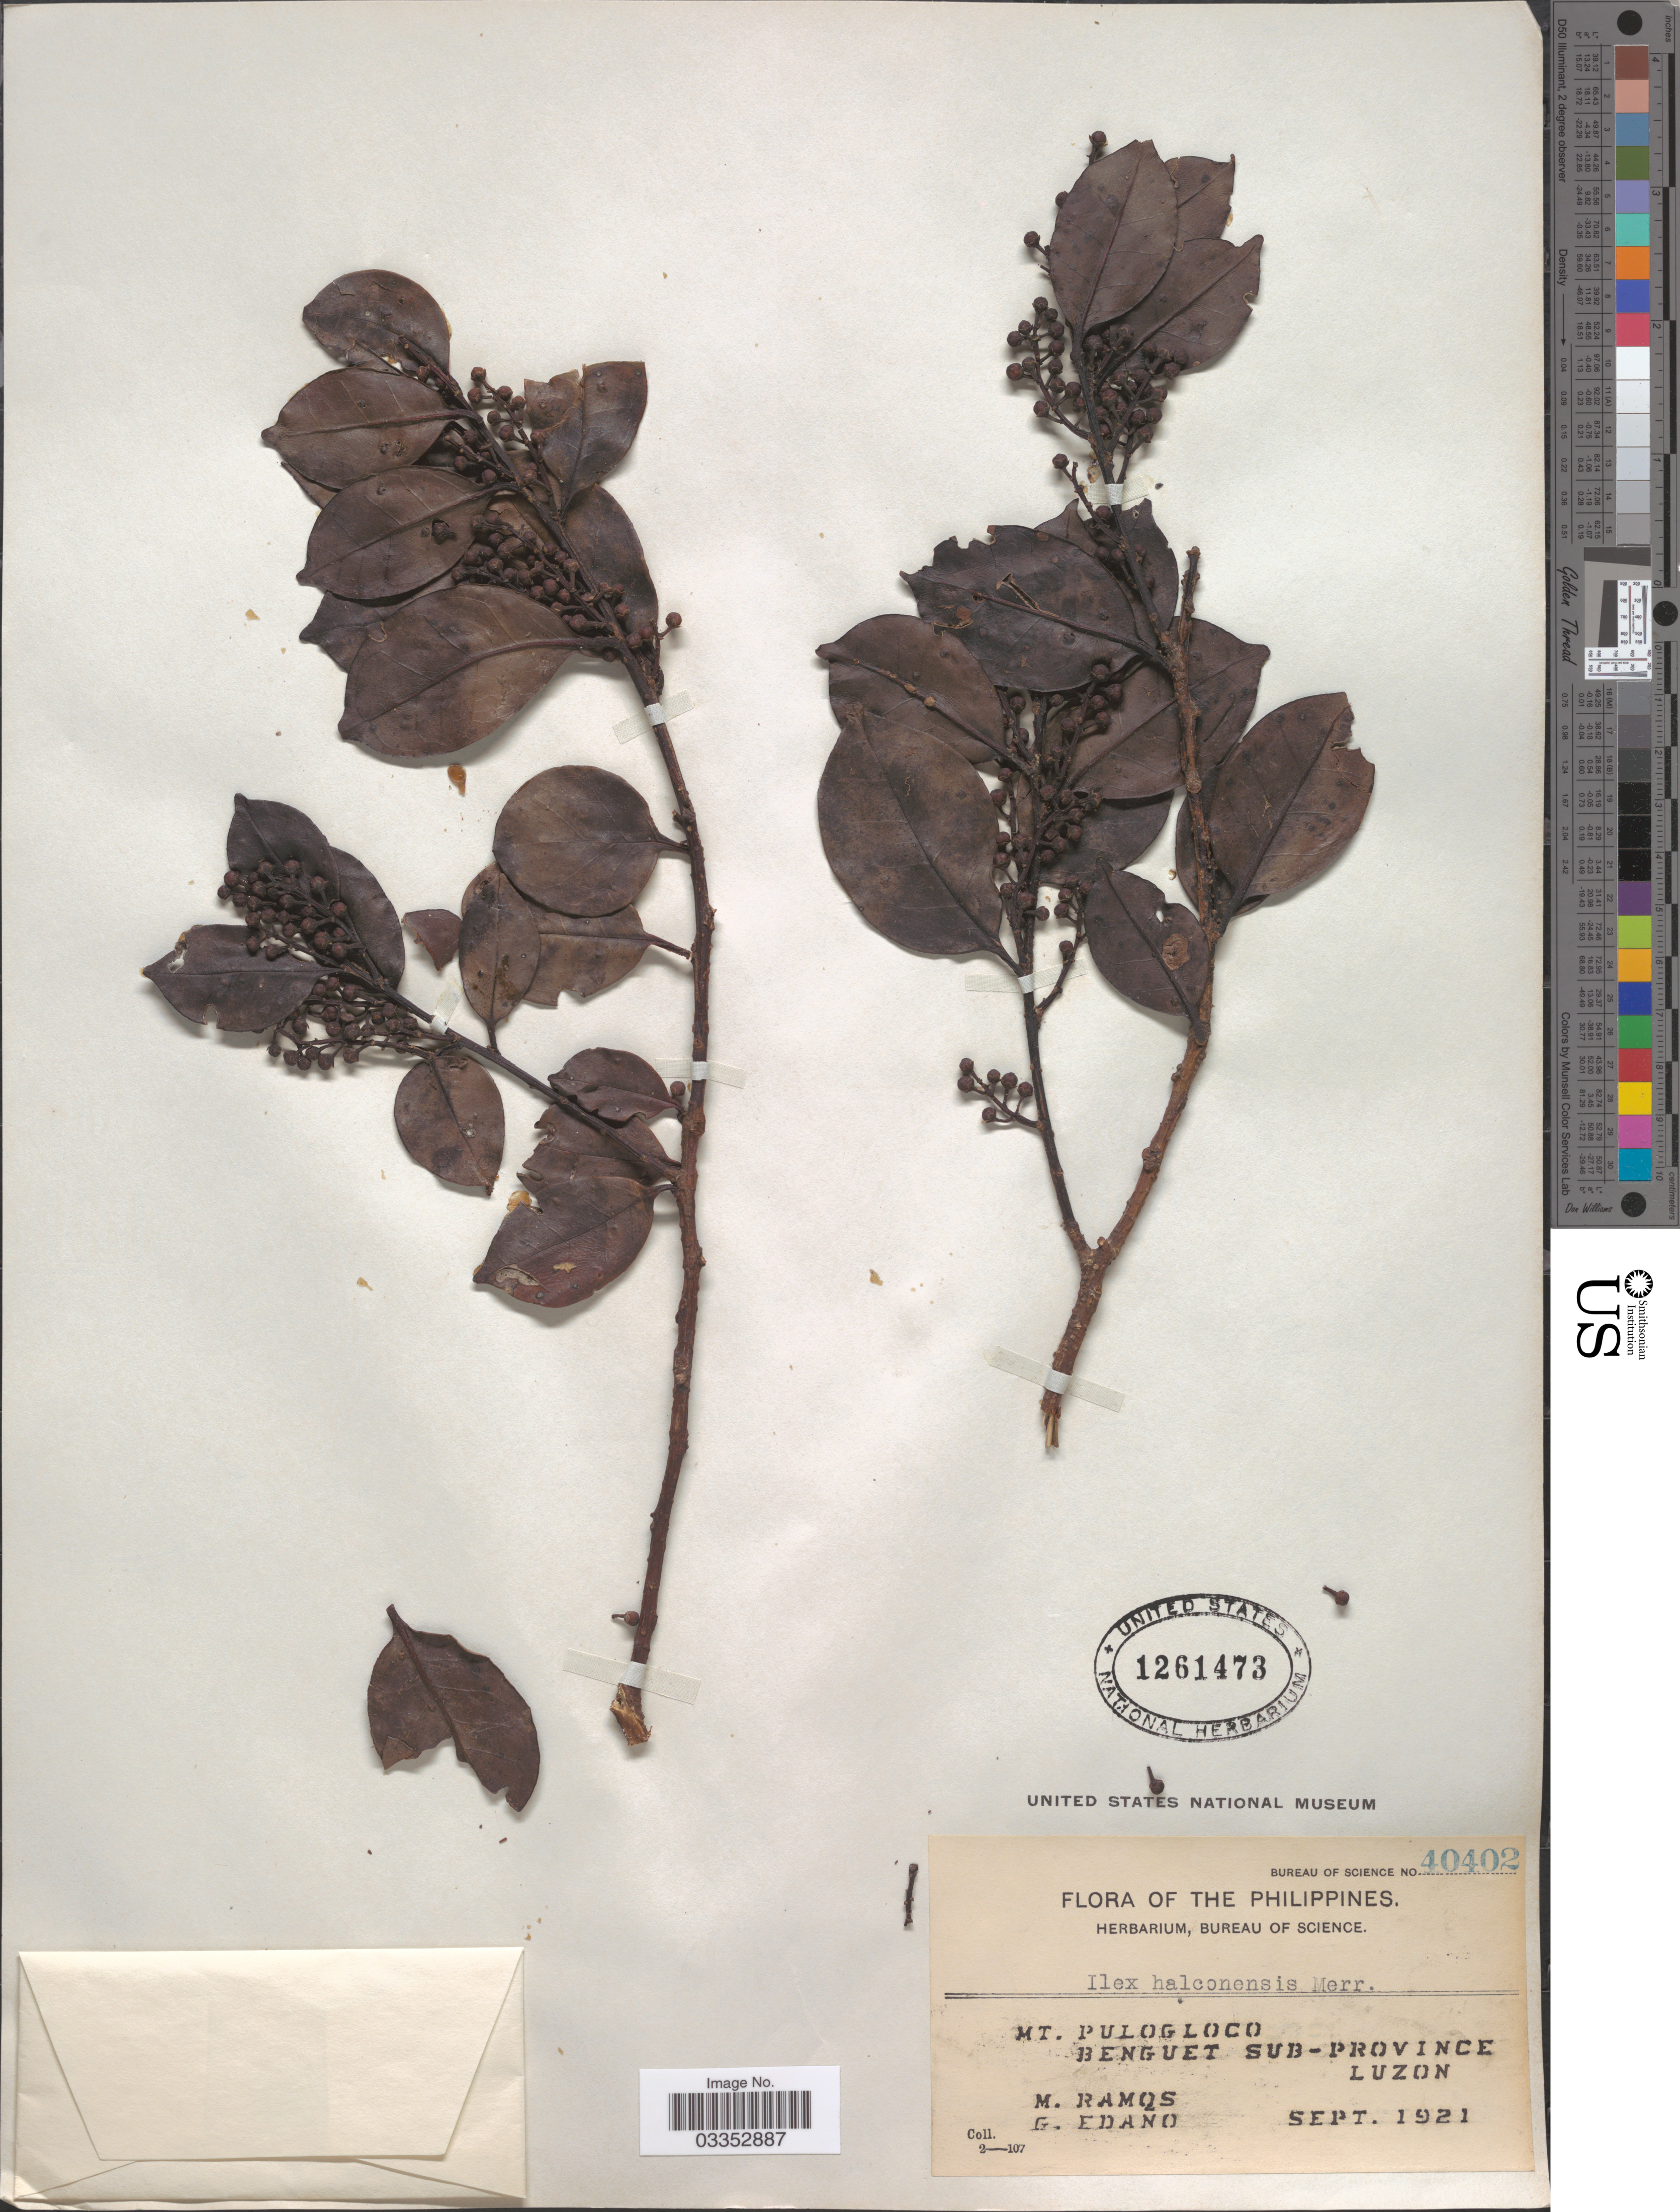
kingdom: Plantae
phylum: Tracheophyta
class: Magnoliopsida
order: Aquifoliales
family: Aquifoliaceae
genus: Ilex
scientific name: Ilex halconensis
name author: Merr.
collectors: M. Ramos & G. Edaño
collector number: Bureau of Science 40402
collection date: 1921-09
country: Philippines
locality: Mt. Pulogloco, Benguet Sub-Province, Luzon.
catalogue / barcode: US 1261473